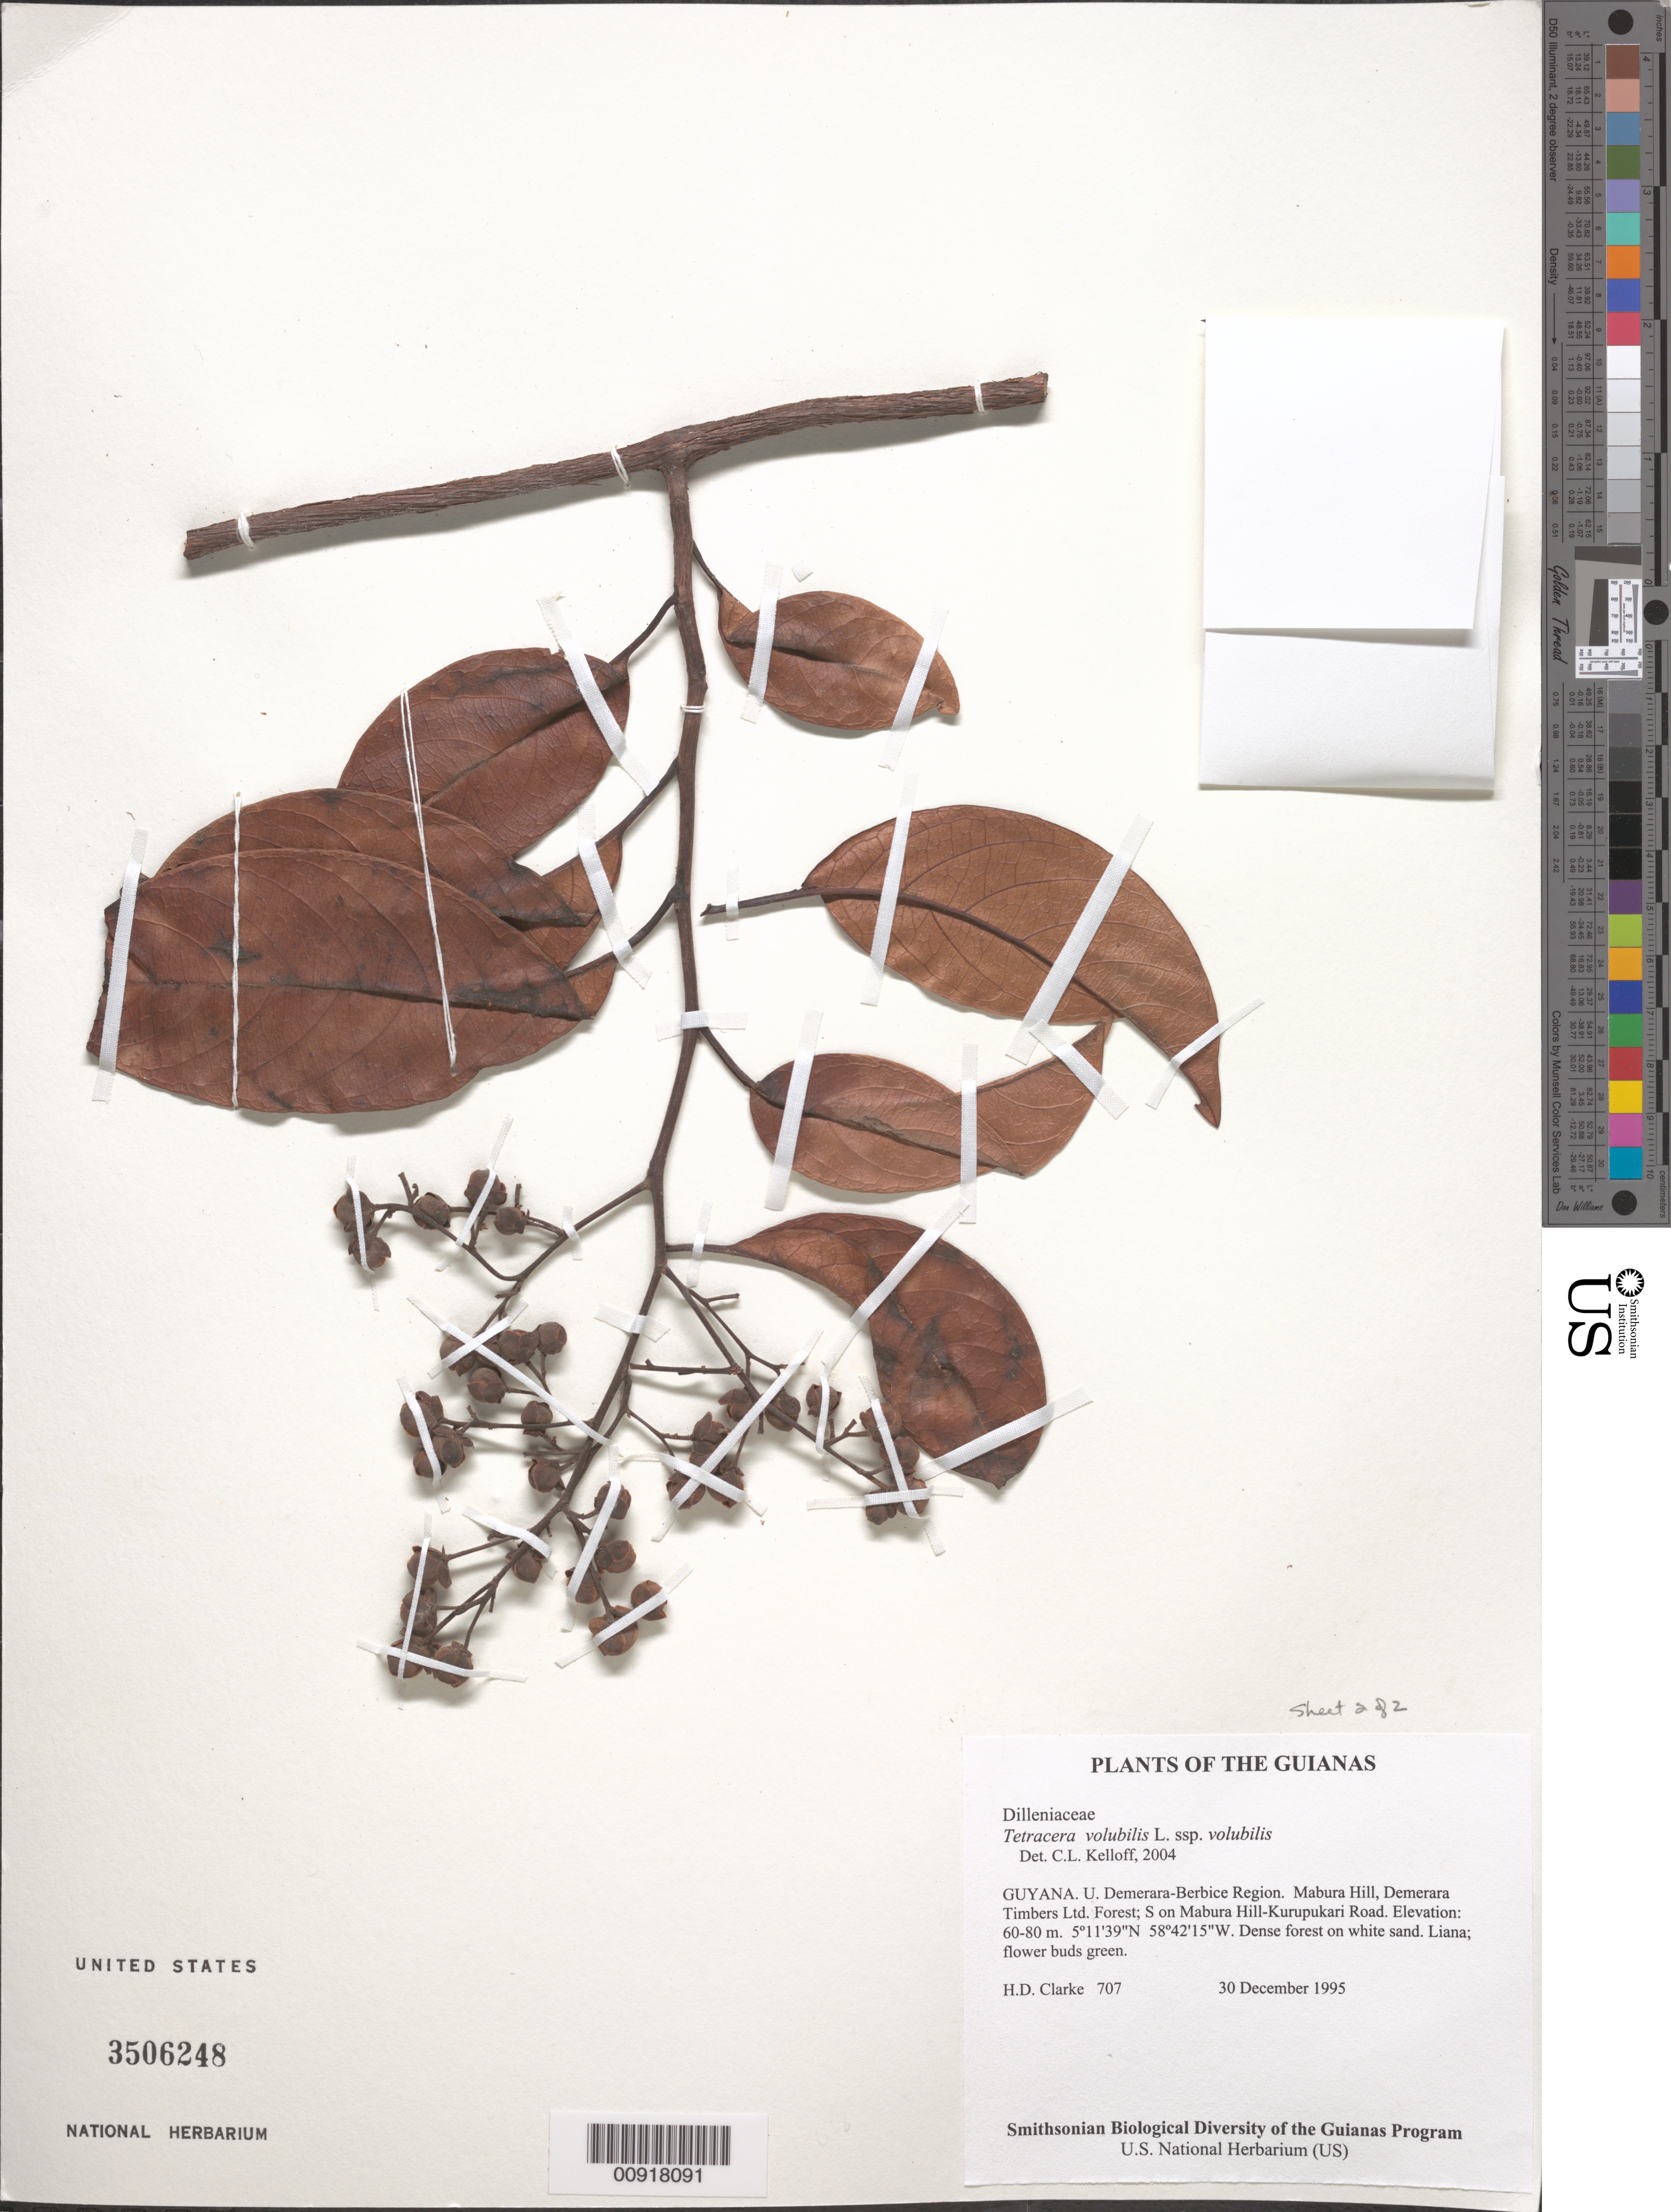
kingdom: Plantae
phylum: Tracheophyta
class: Magnoliopsida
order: Dilleniales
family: Dilleniaceae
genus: Tetracera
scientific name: Tetracera volubilis subsp. volubilis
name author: L.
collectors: H. D. Clarke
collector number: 707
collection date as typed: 30 December 1995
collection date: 1995-12-30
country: Guyana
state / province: U. Demerara-Berbice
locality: Mabura Hill, Demerara Timbers Ltd. Forest; S on Mabura Hill-Kurupukari Road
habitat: Dense forest on white sand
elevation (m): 60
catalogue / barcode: US 3506248